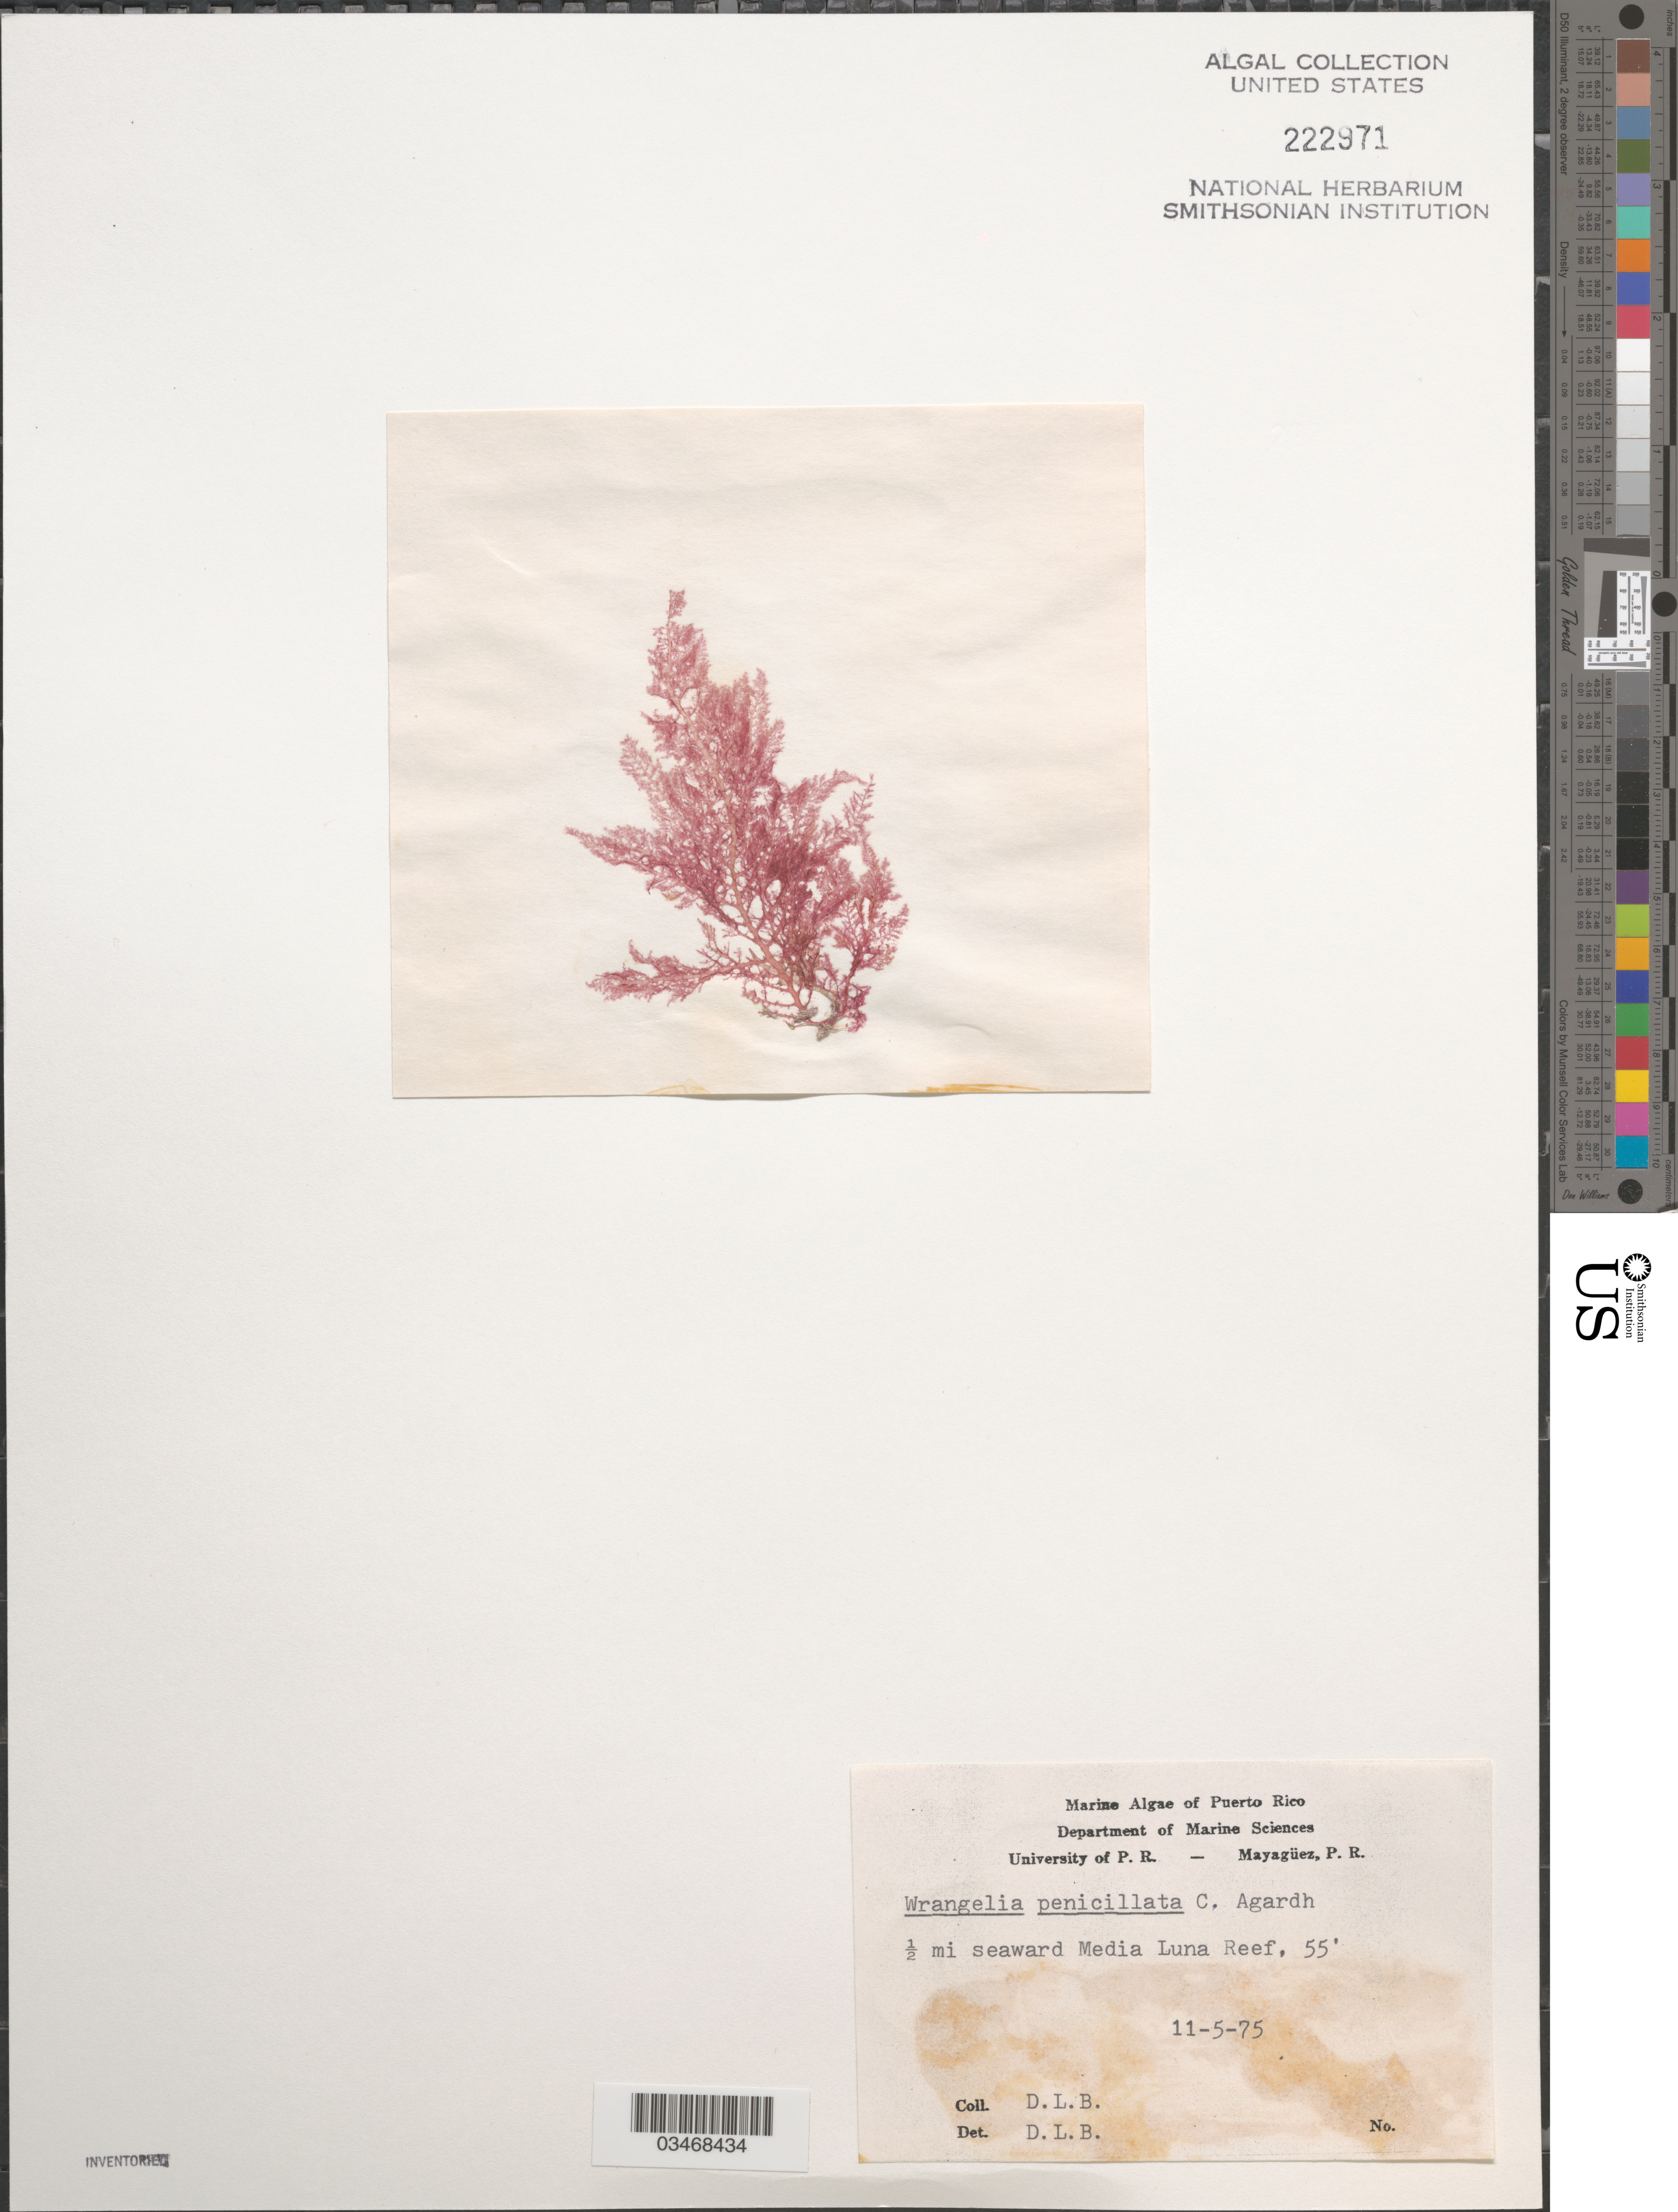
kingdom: Plantae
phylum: Rhodophyta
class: Florideophyceae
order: Ceramiales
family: Wrangeliaceae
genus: Wrangelia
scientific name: Wrangelia penicillata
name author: (C. Agardh) C. Agardh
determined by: Ballantine, D. L.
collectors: D.L. Ballantine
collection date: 1975-11-05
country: Puerto Rico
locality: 1/2 mi seaward Media Luna Reef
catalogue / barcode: US 222971